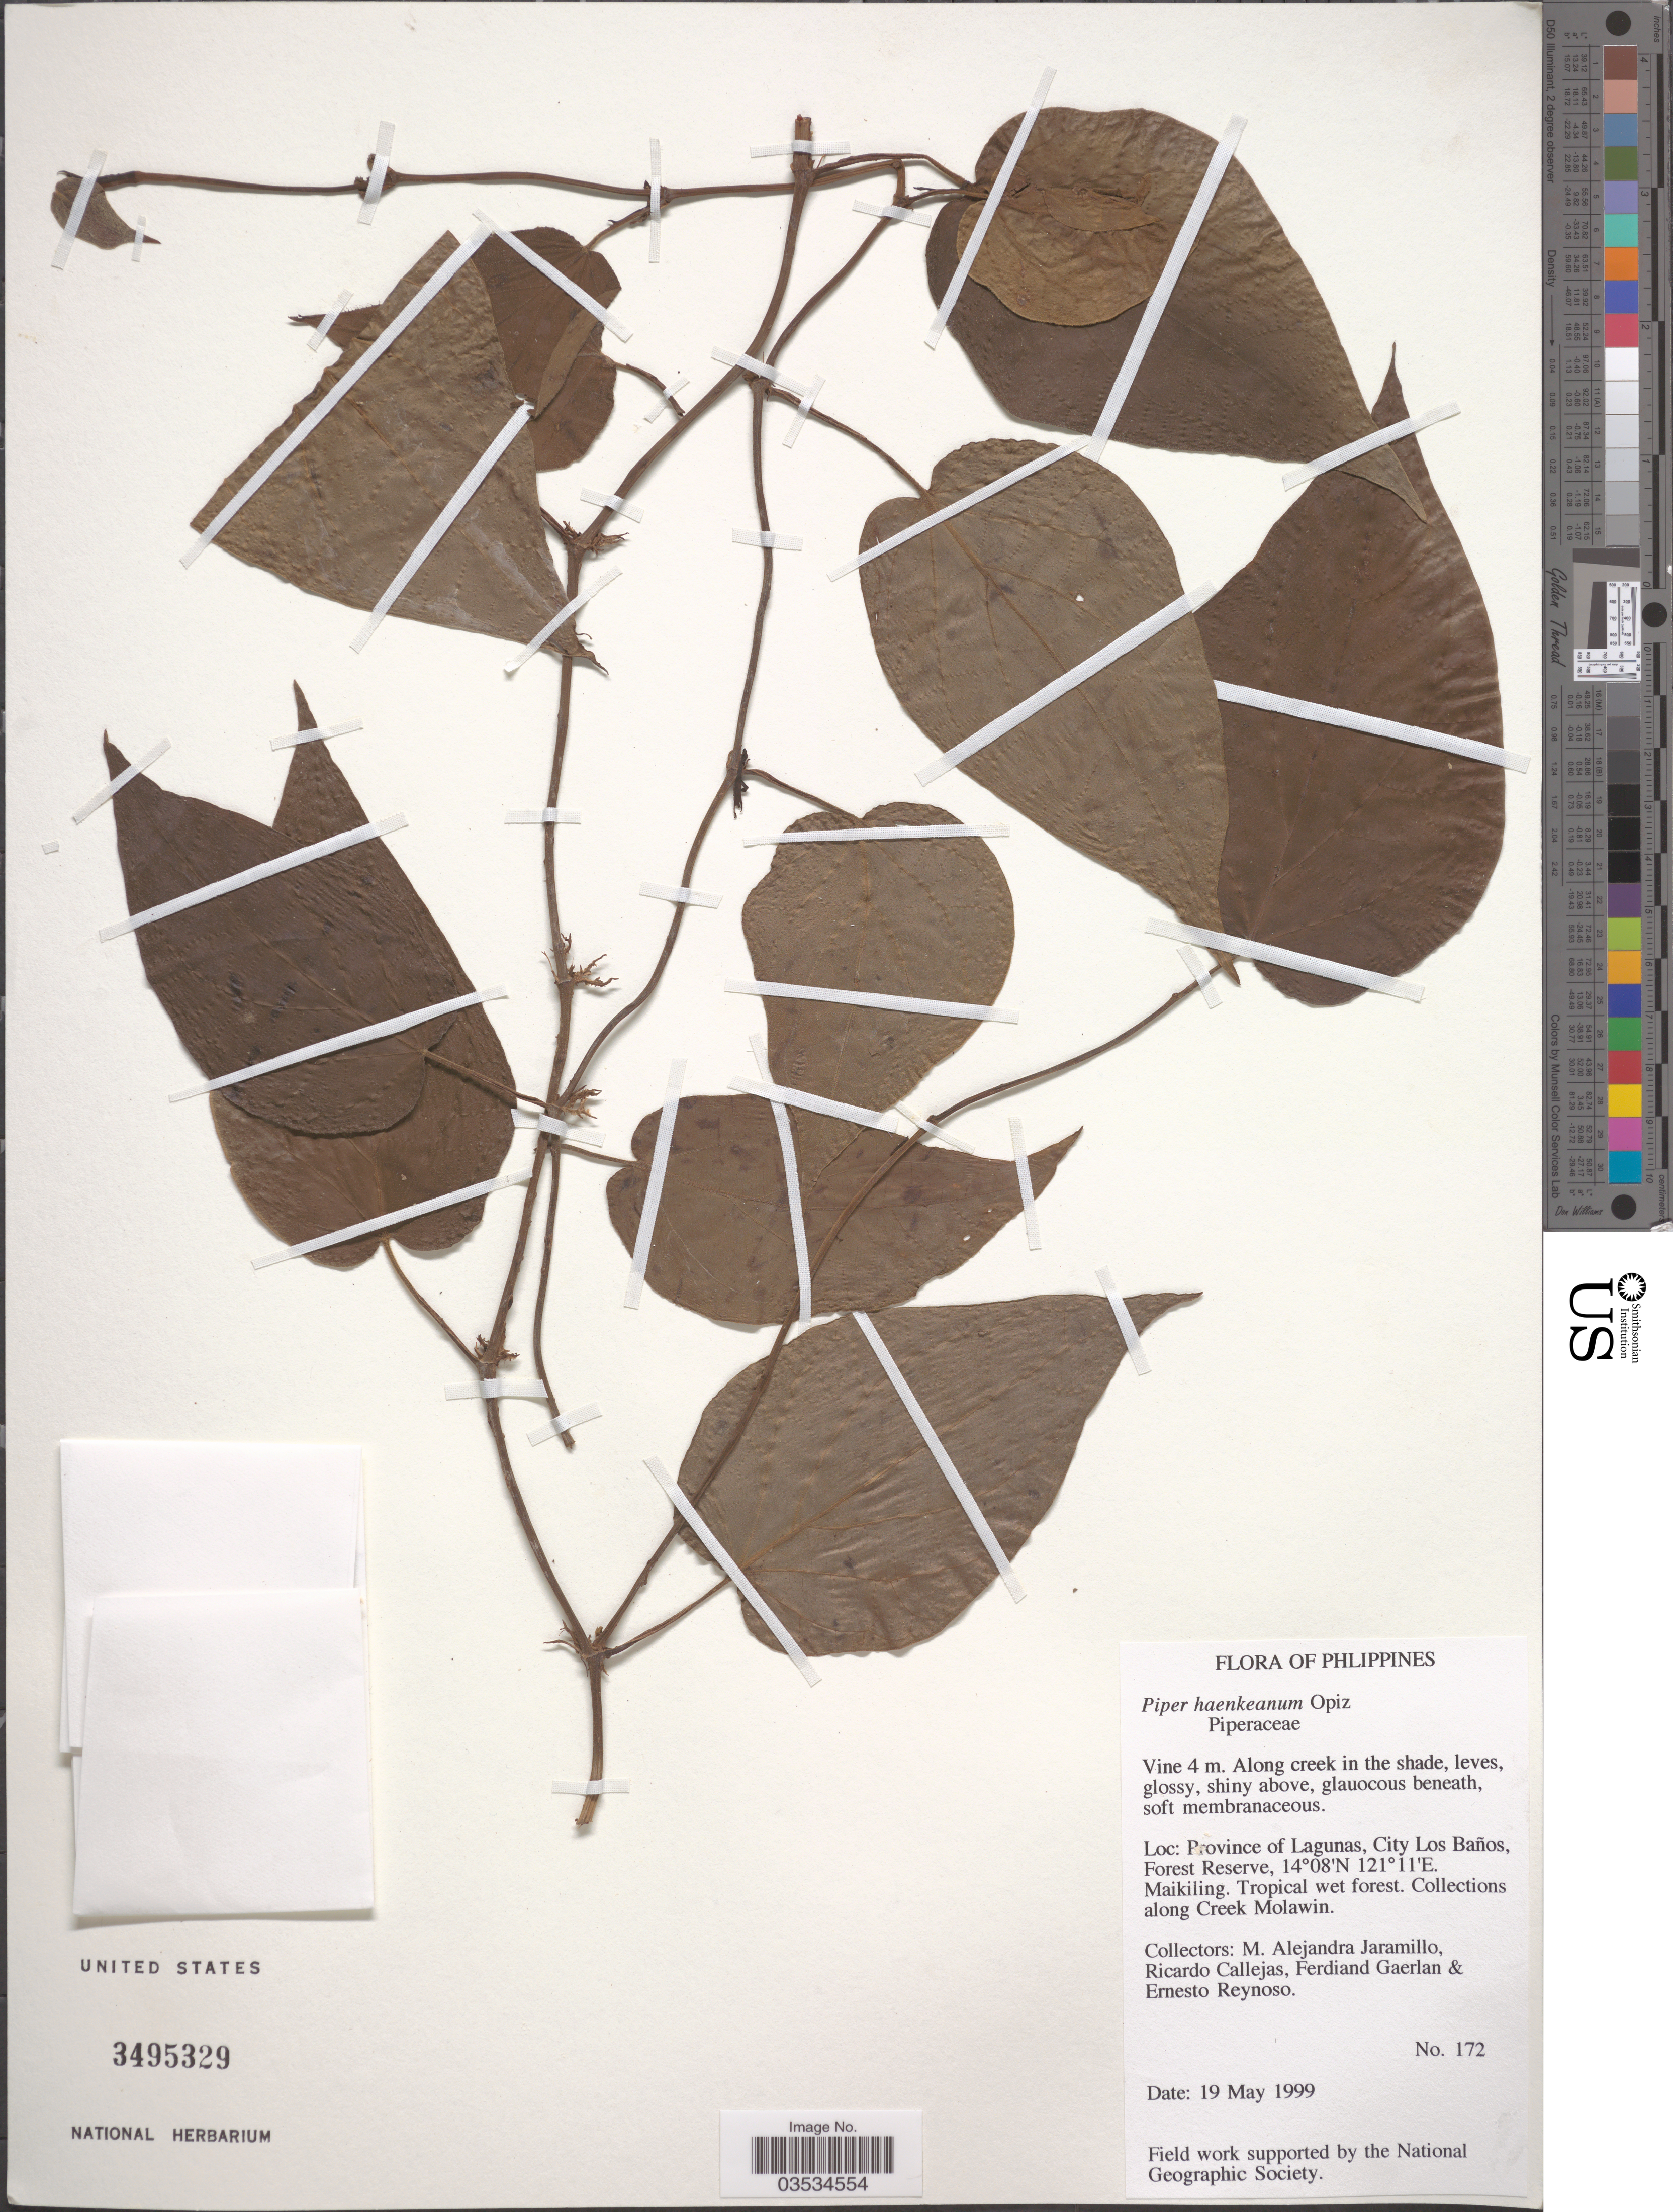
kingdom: Plantae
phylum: Tracheophyta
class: Magnoliopsida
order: Piperales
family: Piperaceae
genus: Piper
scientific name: Piper haenkeanum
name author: Opiz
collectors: M. A. Jaramillo, R. Callejas, F. Gaerlan & E. Reynoso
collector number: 172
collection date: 1999-05-19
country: Philippines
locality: Province of Lagunas, City Los Baños, Forest Reserve. Maikiling. Along Creek Molawin.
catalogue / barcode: US 3495329